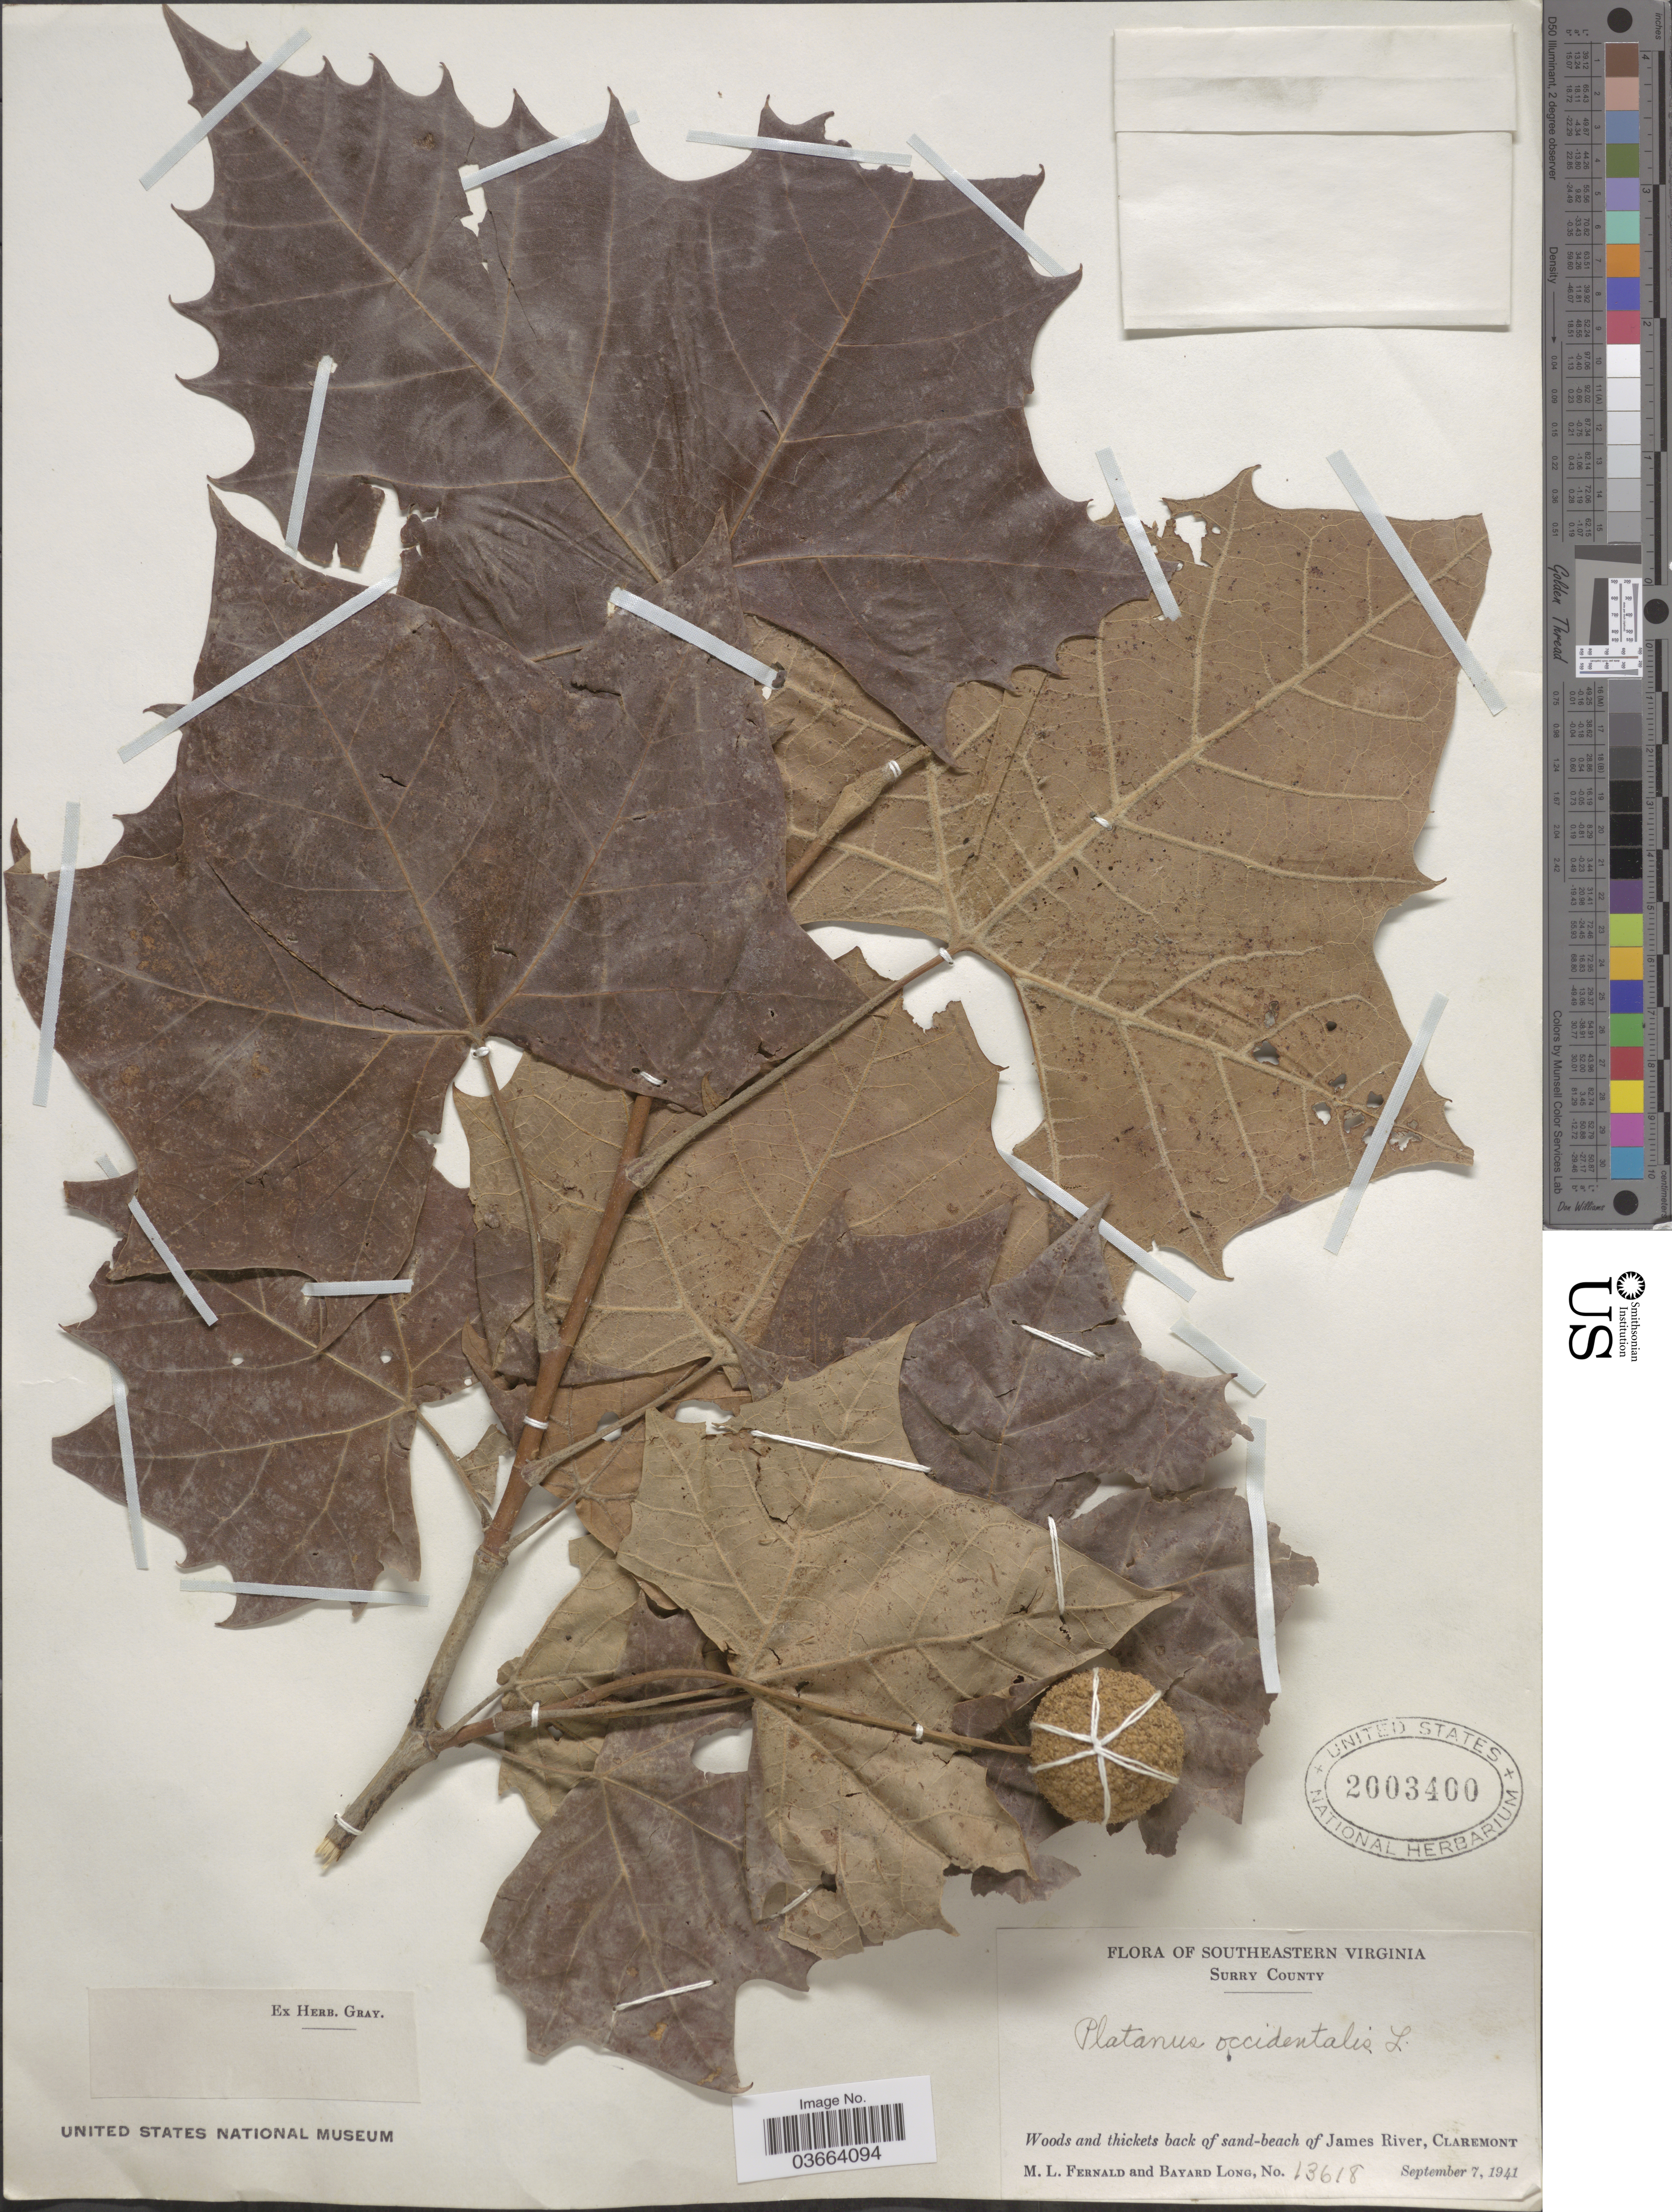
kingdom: Plantae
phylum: Tracheophyta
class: Magnoliopsida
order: Proteales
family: Platanaceae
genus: Platanus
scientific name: Platanus occidentalis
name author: L.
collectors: M. L. Fernald & B. Long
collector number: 13618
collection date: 1941-09-07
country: United States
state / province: Virginia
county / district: Surry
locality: Southeastern Virginia. Surry County. Woods and thickets back of san-beach of James River, Claremont.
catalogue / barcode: US 2003400